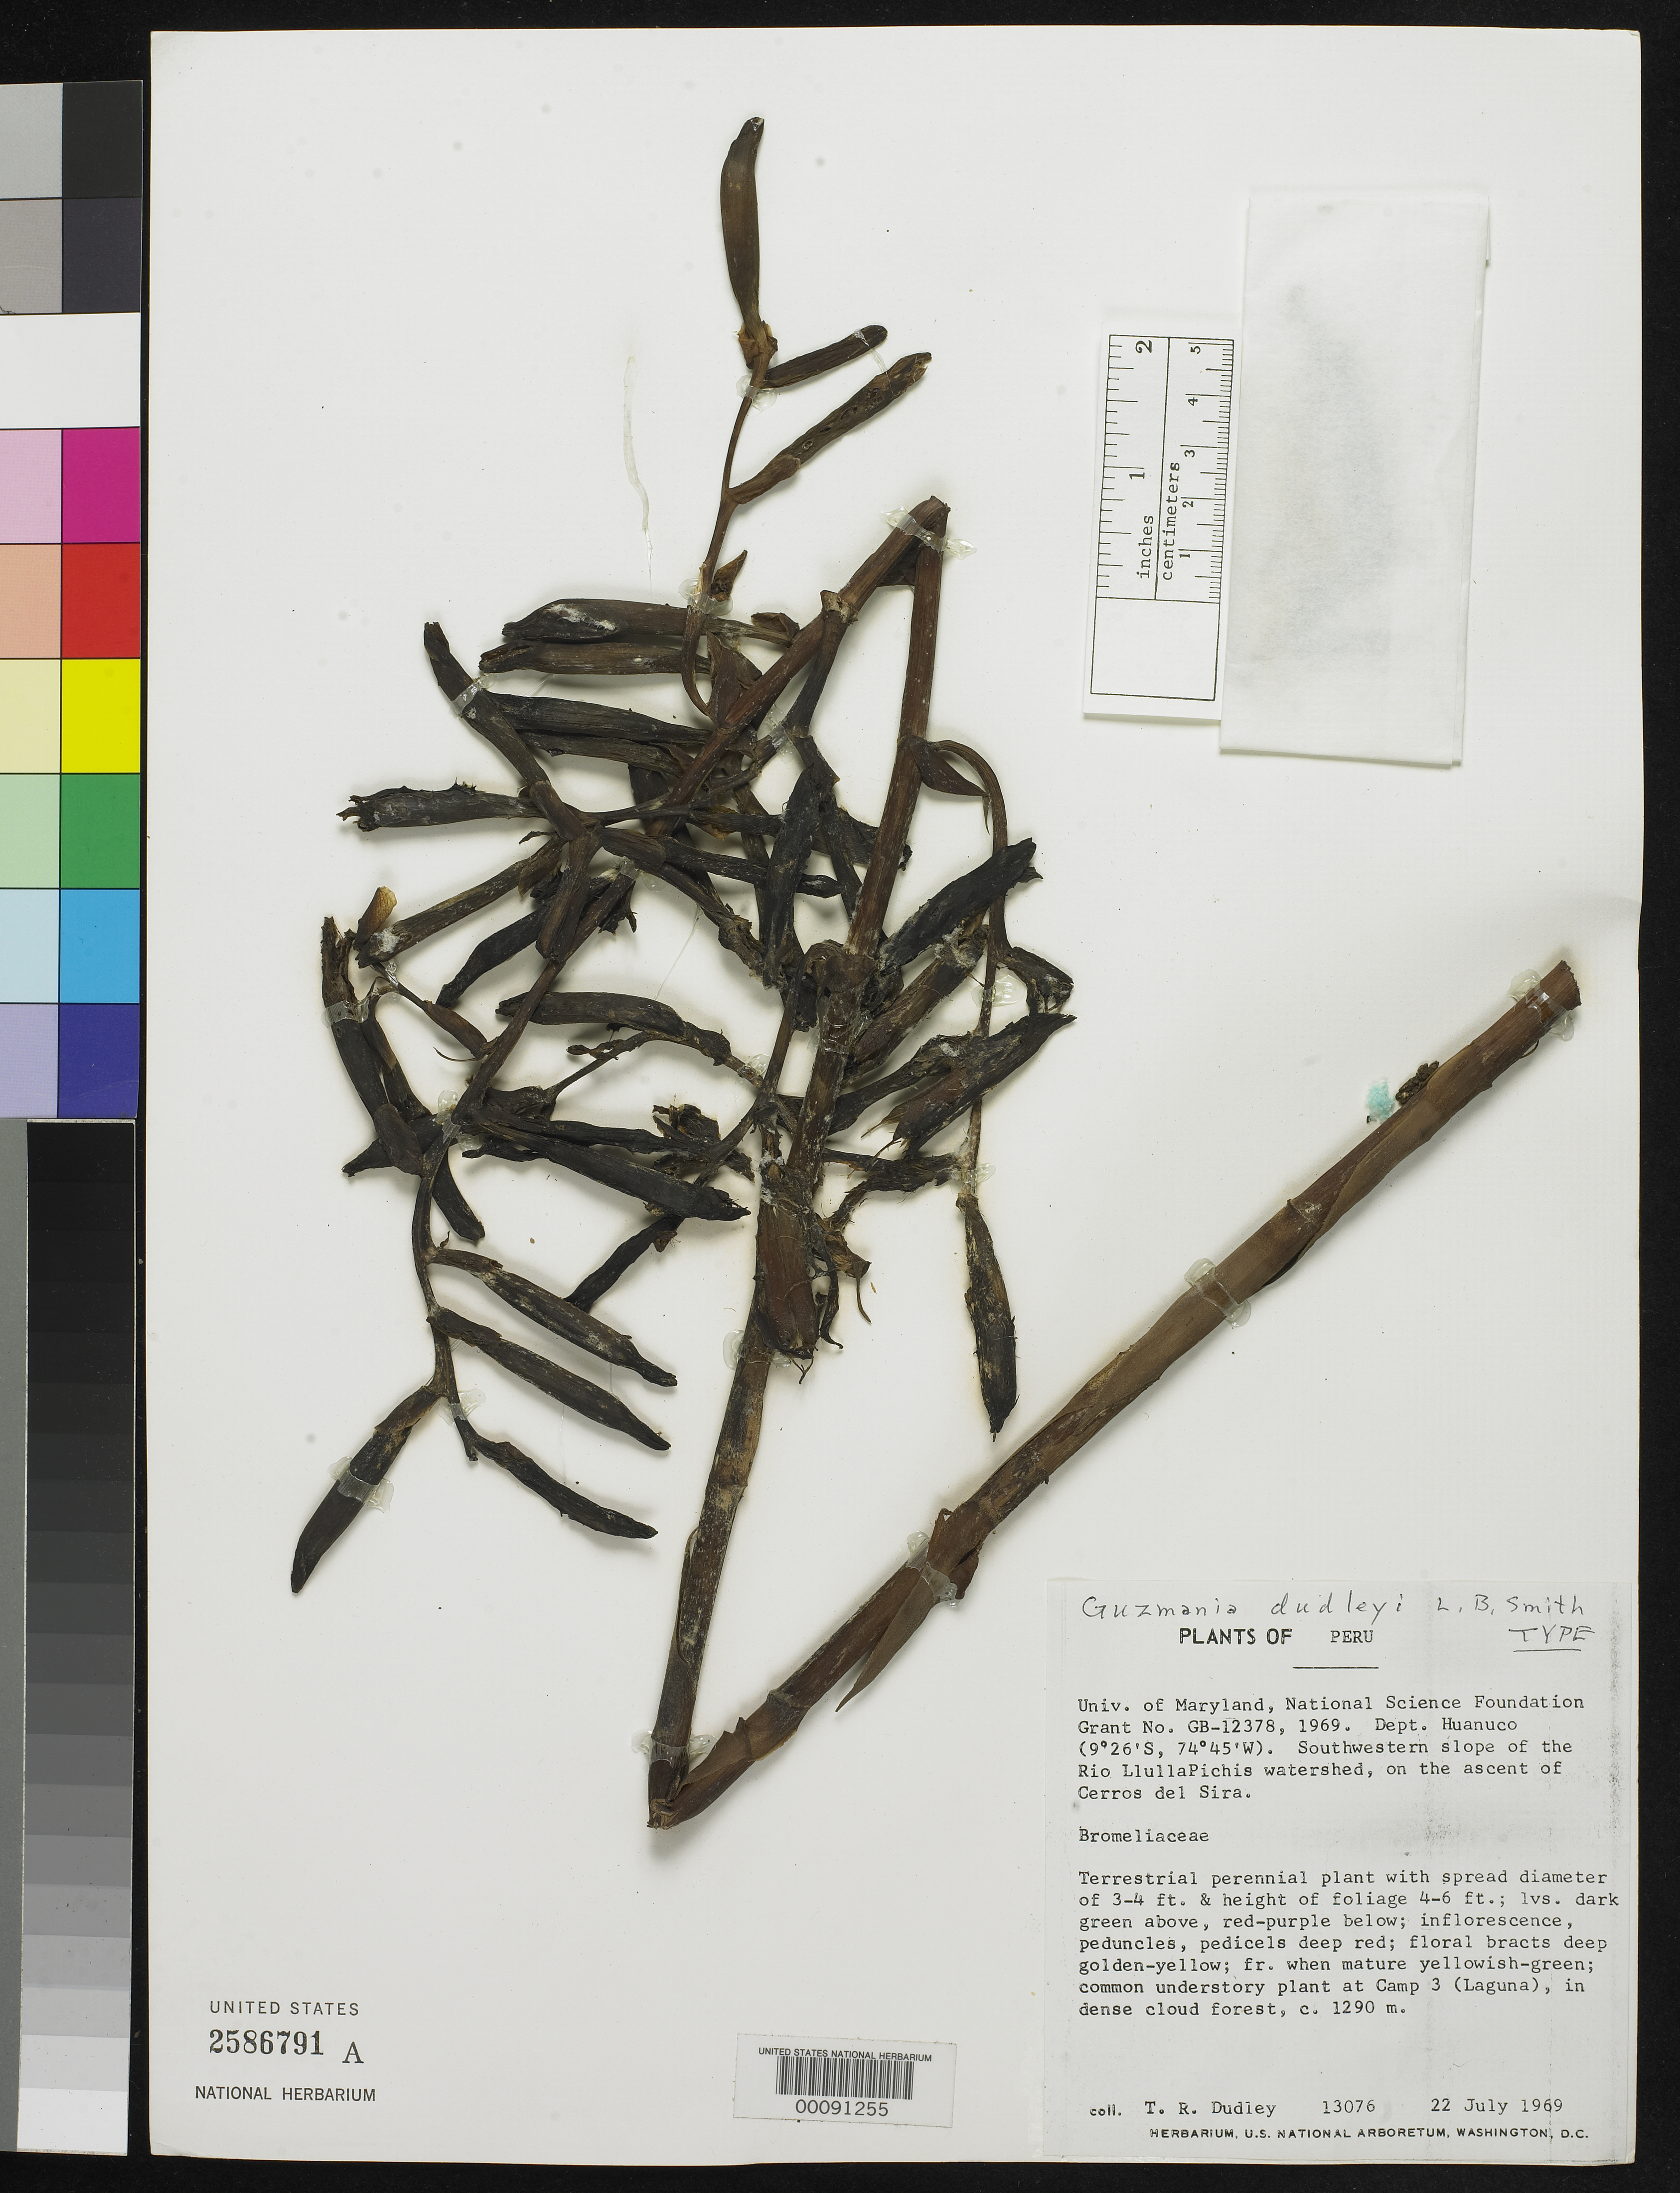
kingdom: Plantae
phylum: Tracheophyta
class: Liliopsida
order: Poales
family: Bromeliaceae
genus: Guzmania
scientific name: Guzmania dudleyi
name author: L.B. Sm.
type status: Holotype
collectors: T. R. Dudley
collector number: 13076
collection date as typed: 22 Jul 1969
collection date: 1969-07-22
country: Peru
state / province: Huánuco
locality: Río Llullapichis watershed, Cerros del Sira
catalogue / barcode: US 2586791A